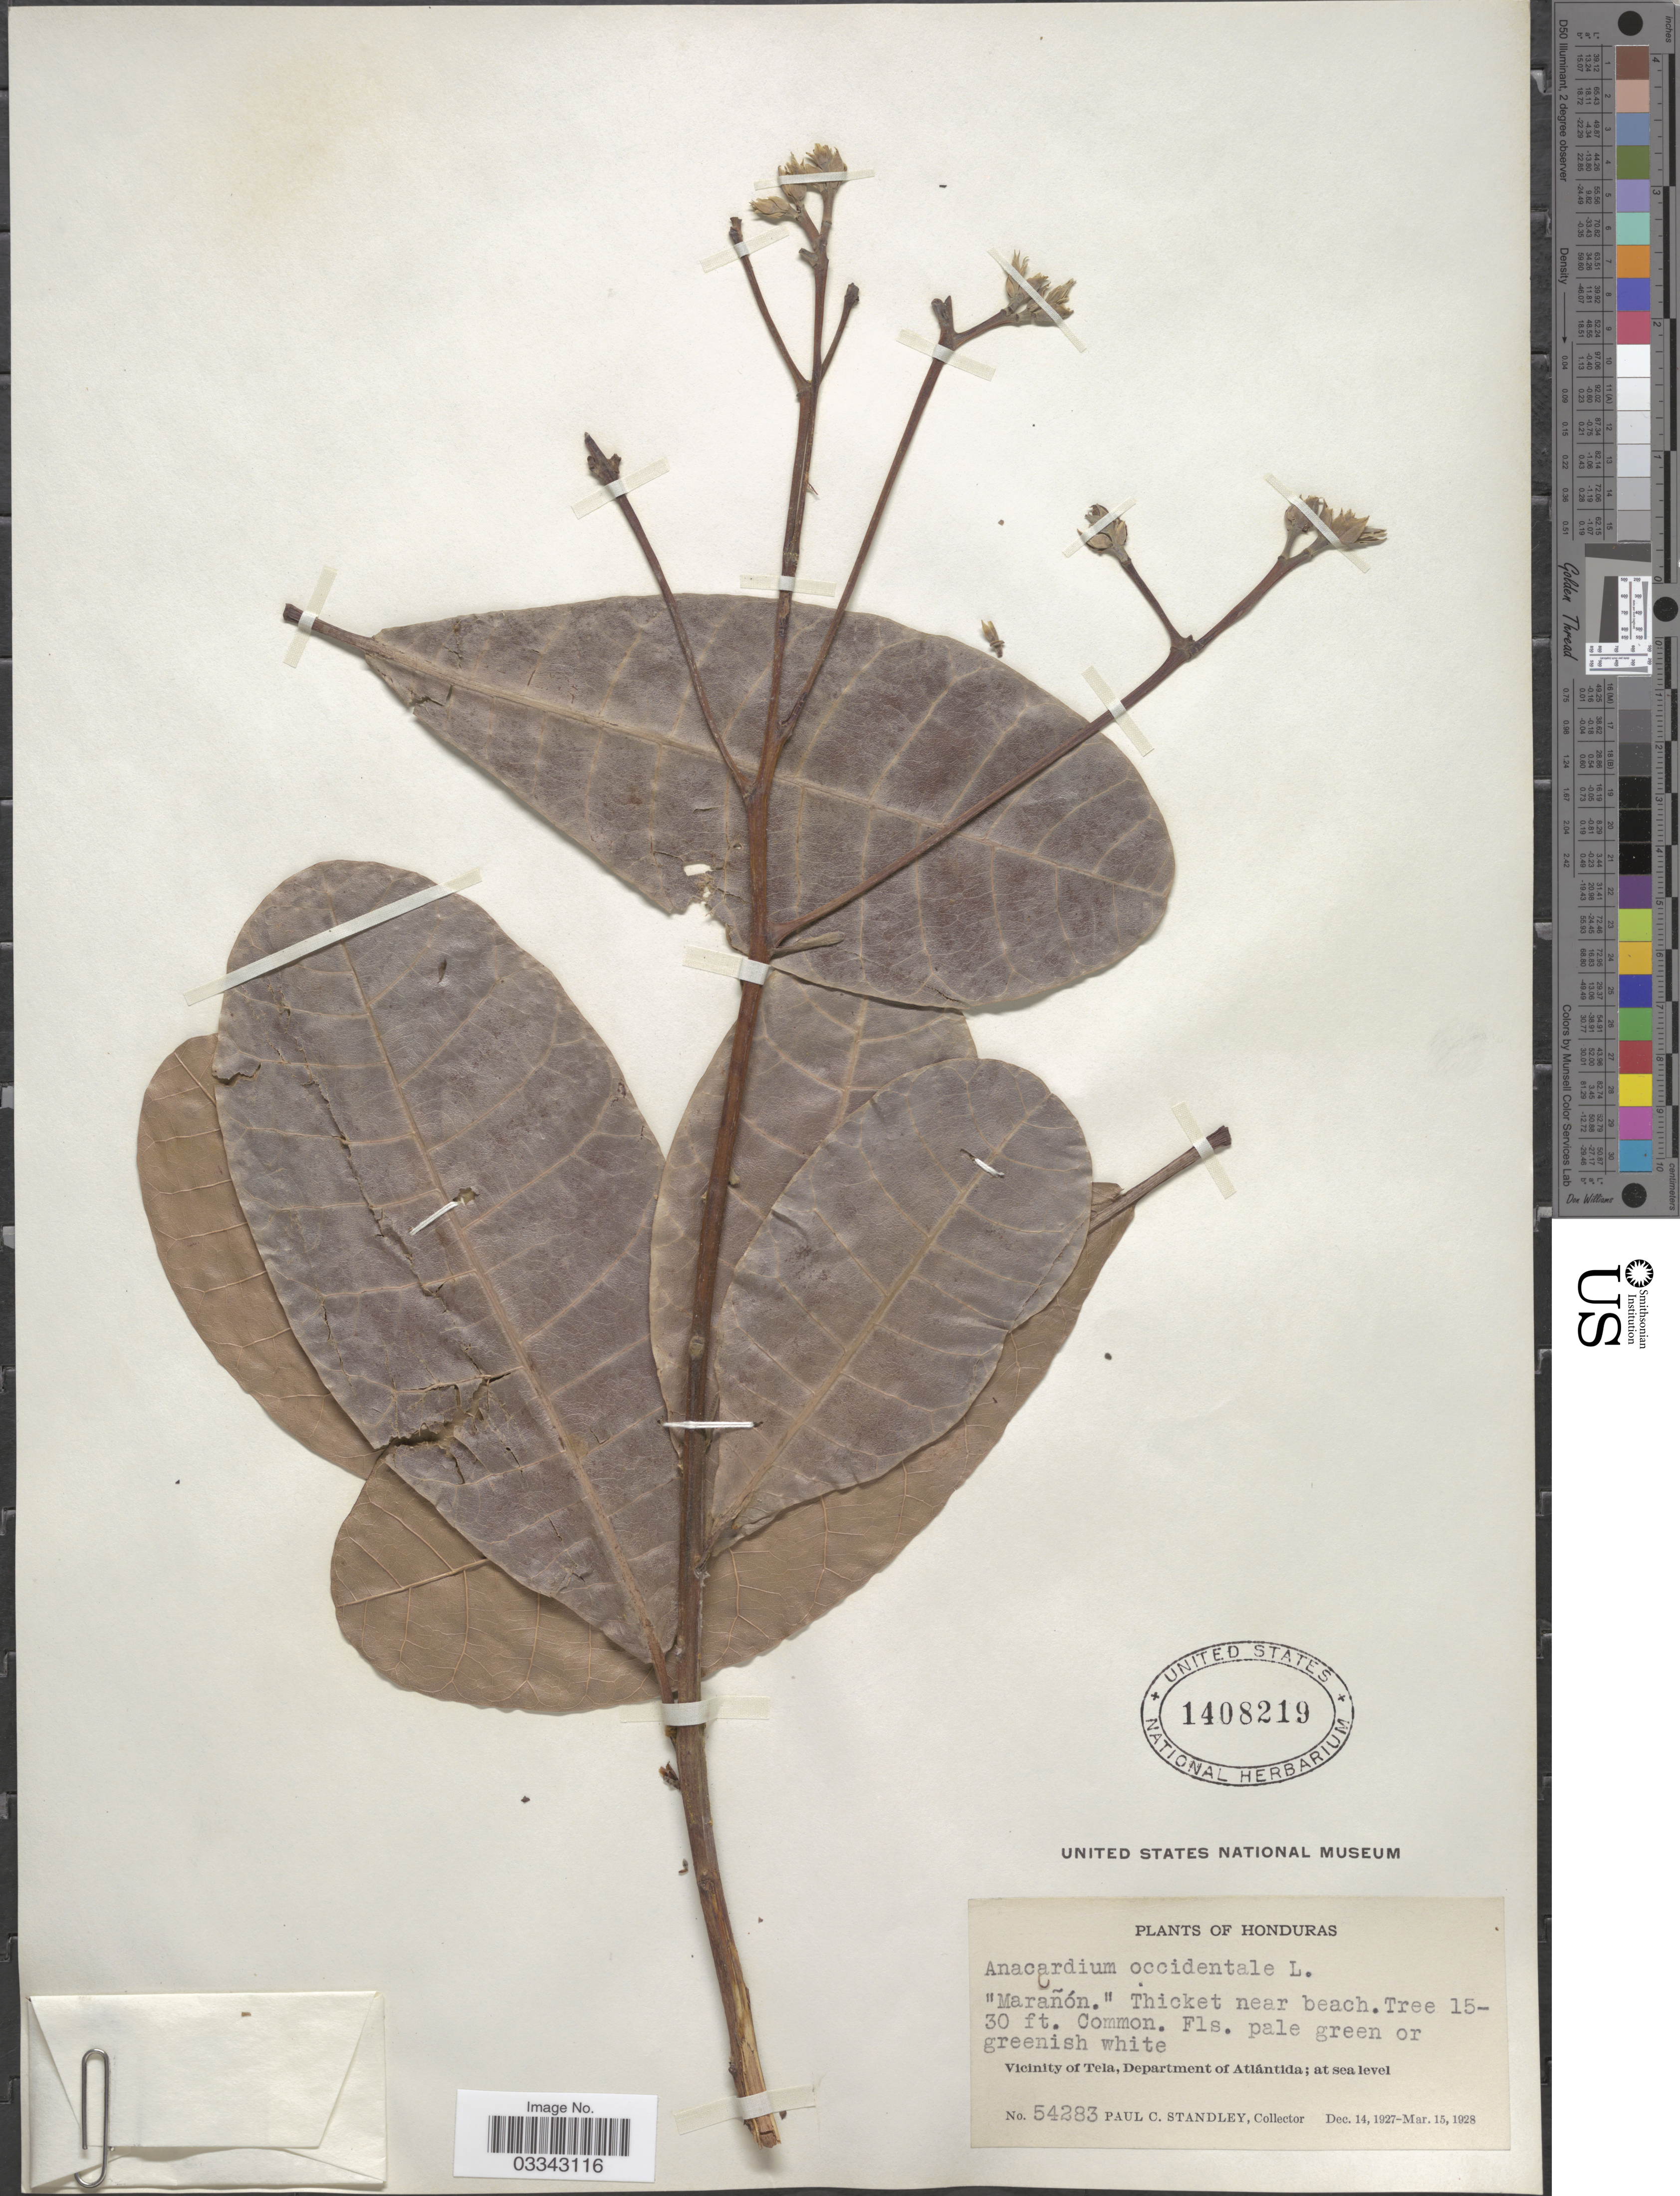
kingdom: Plantae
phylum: Tracheophyta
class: Magnoliopsida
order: Sapindales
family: Anacardiaceae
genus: Anacardium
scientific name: Anacardium occidentale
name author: L.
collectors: P. C. Standley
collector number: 54283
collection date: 1927-12-14/1928-03-15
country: Honduras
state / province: Atlántida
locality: Vicinity of Tela, Department of Atlántida.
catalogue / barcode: US 1408219